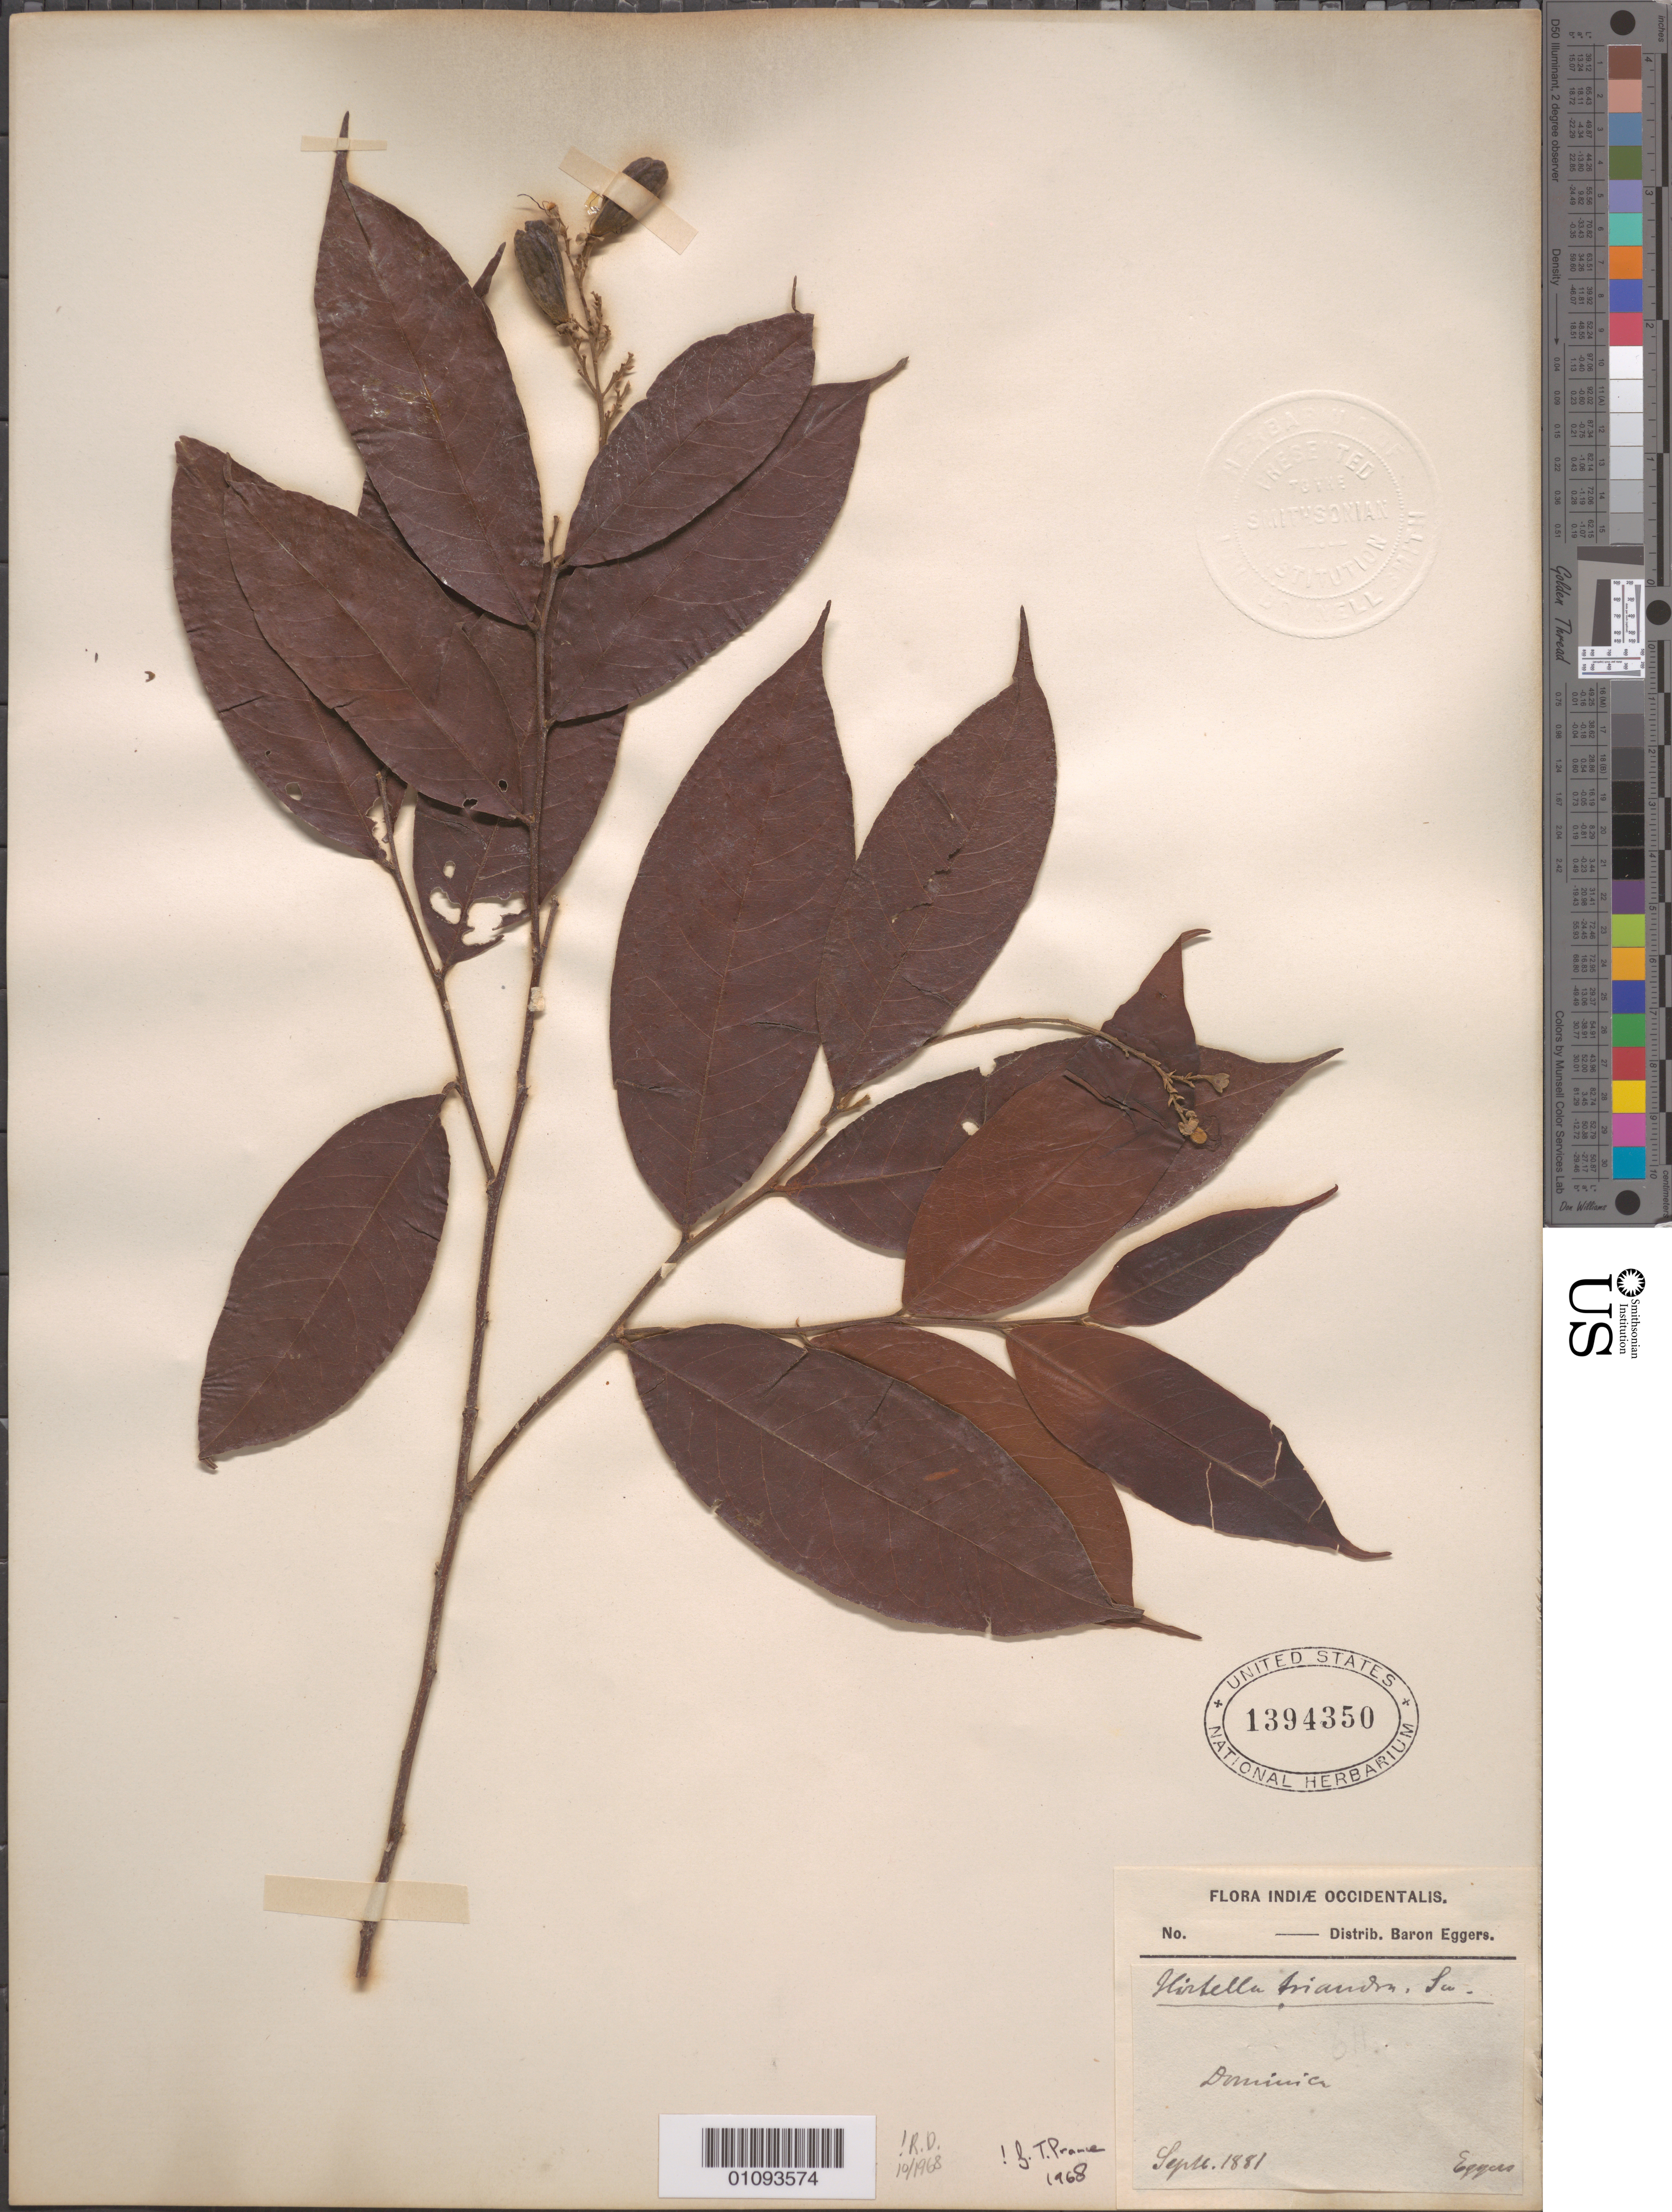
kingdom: Plantae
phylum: Tracheophyta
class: Magnoliopsida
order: Malpighiales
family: Chrysobalanaceae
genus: Hirtella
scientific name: Hirtella triandra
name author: Sw.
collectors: H. F. A. von Eggers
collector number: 611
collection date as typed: Sep 1881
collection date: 1881-09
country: Dominica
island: Dominica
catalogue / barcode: US 1394350